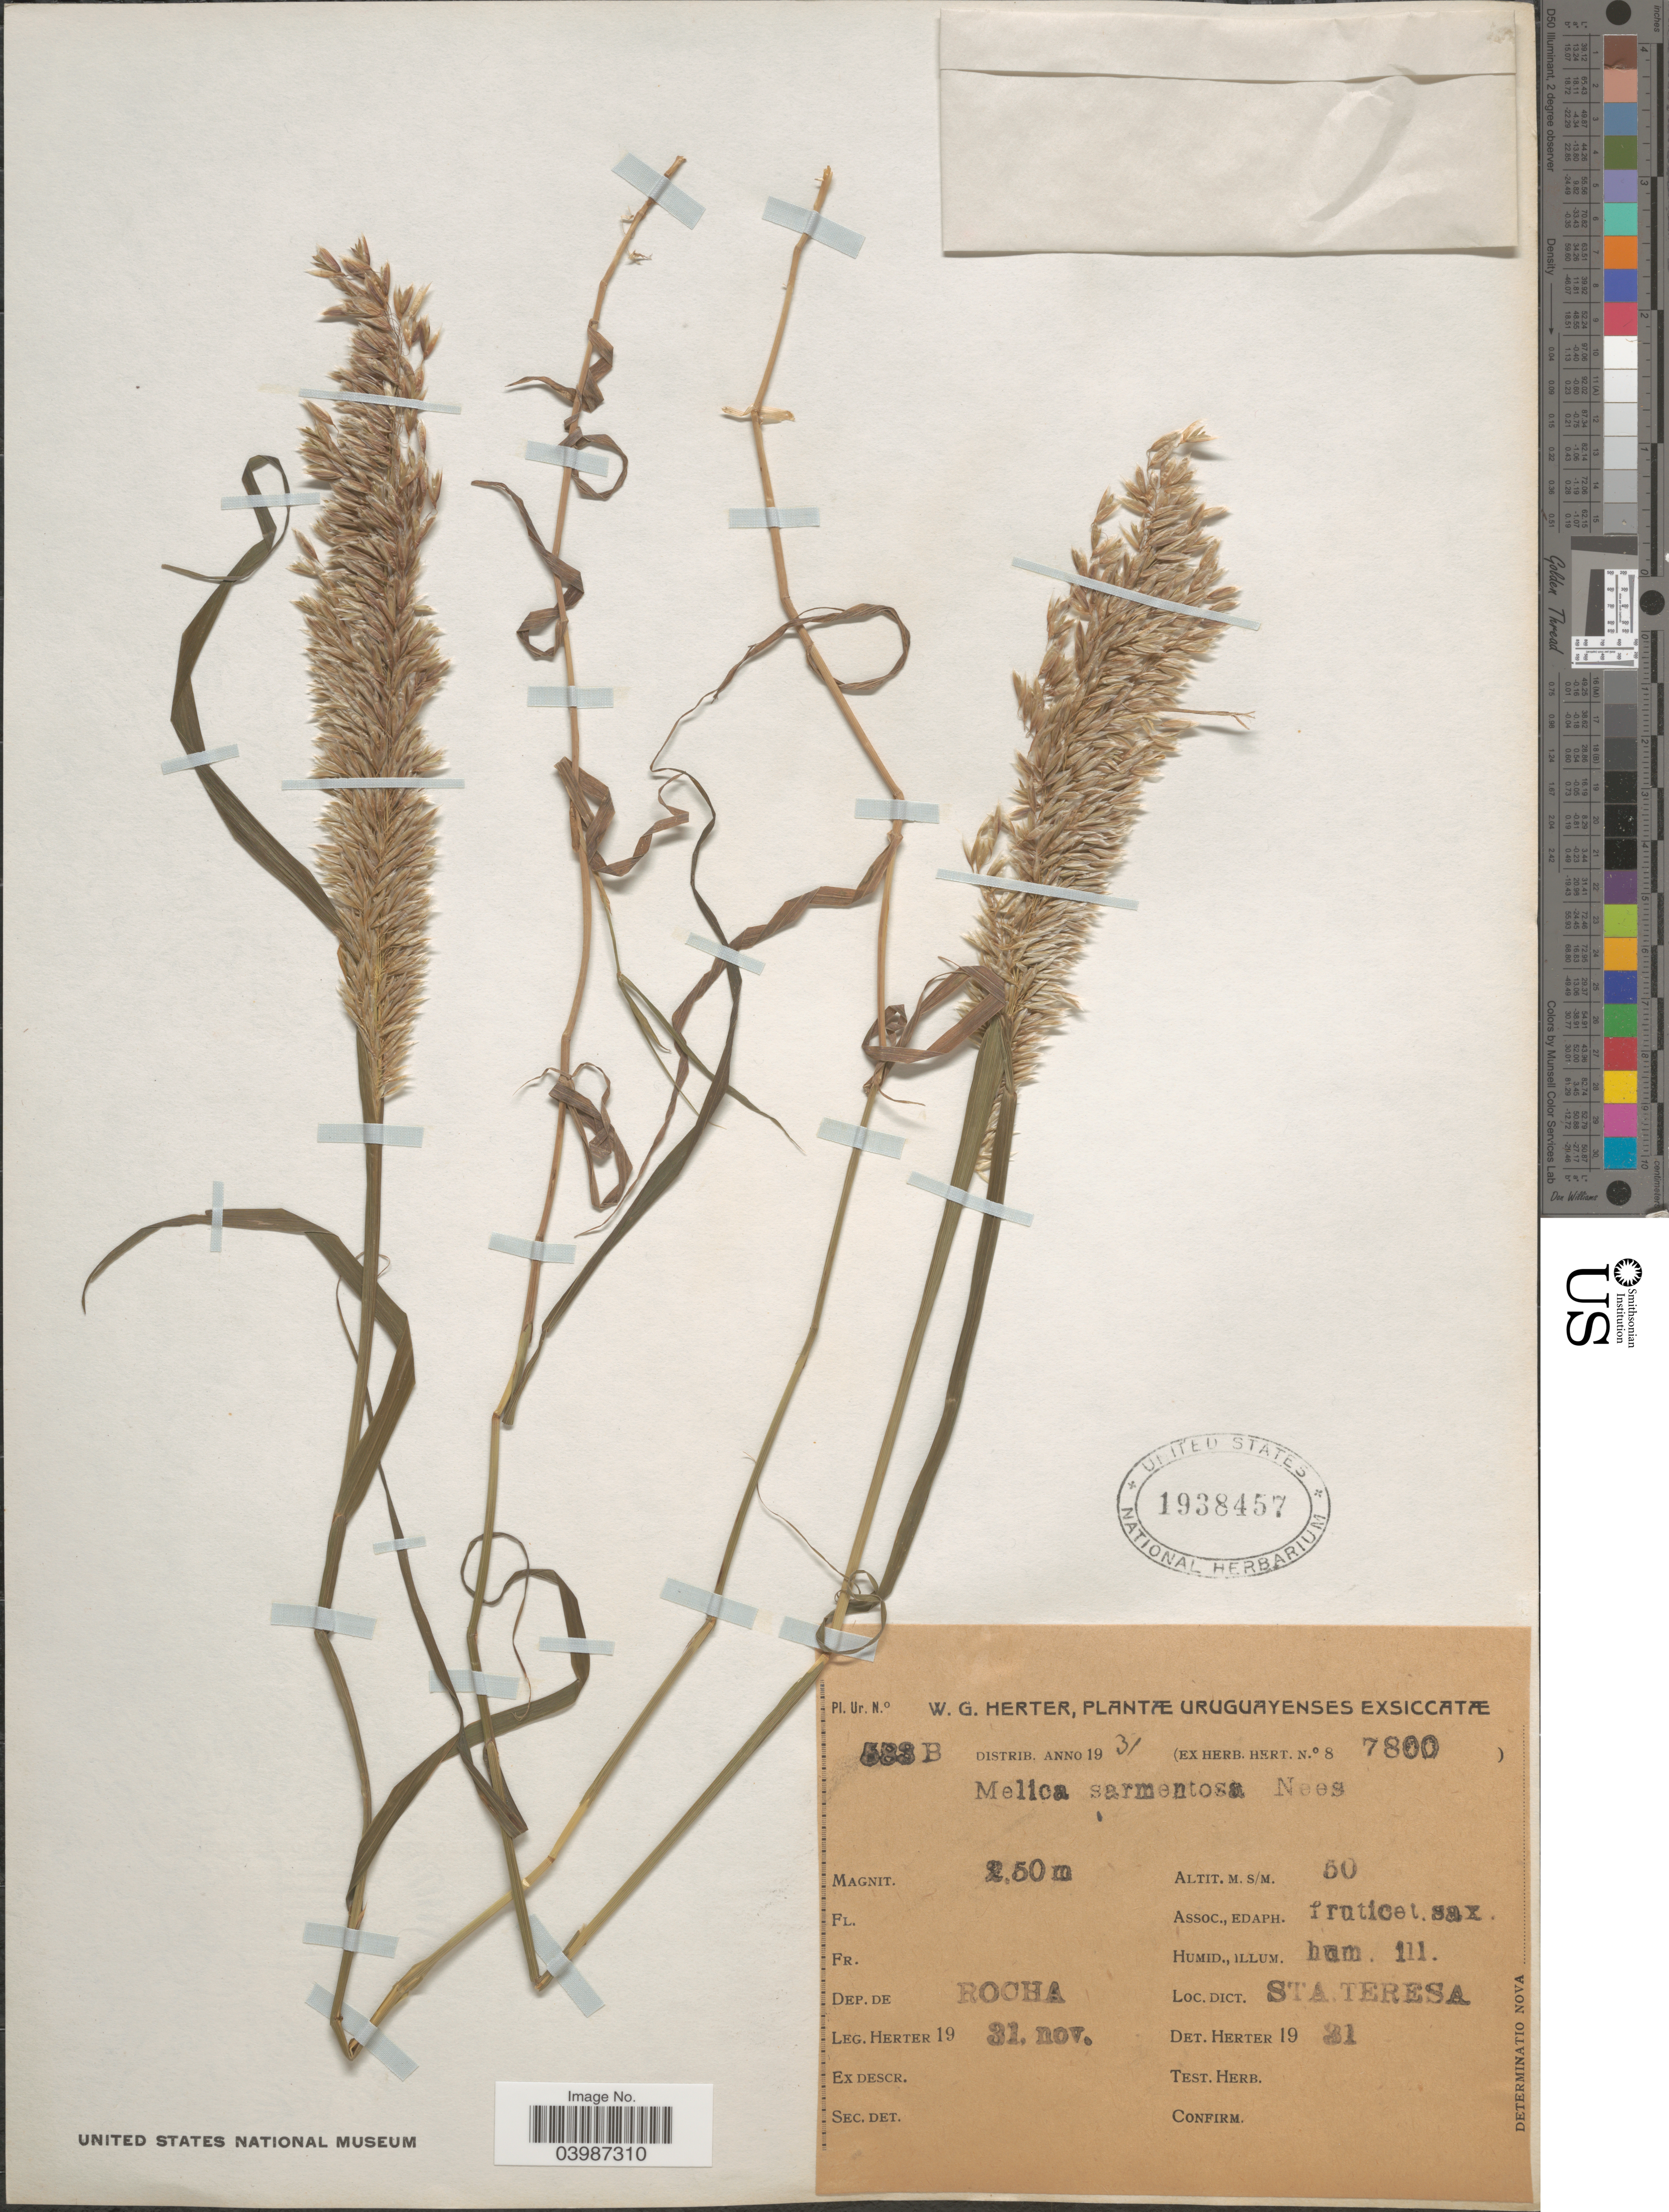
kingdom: Plantae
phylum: Tracheophyta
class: Liliopsida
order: Poales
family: Poaceae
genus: Melica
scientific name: Melica sarmentosa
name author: Nees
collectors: G. Herter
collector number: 583B*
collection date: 1931-11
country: Uruguay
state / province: Rocha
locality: Dep. de Rocha. Sta. Teresa.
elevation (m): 50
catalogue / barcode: US 1938457